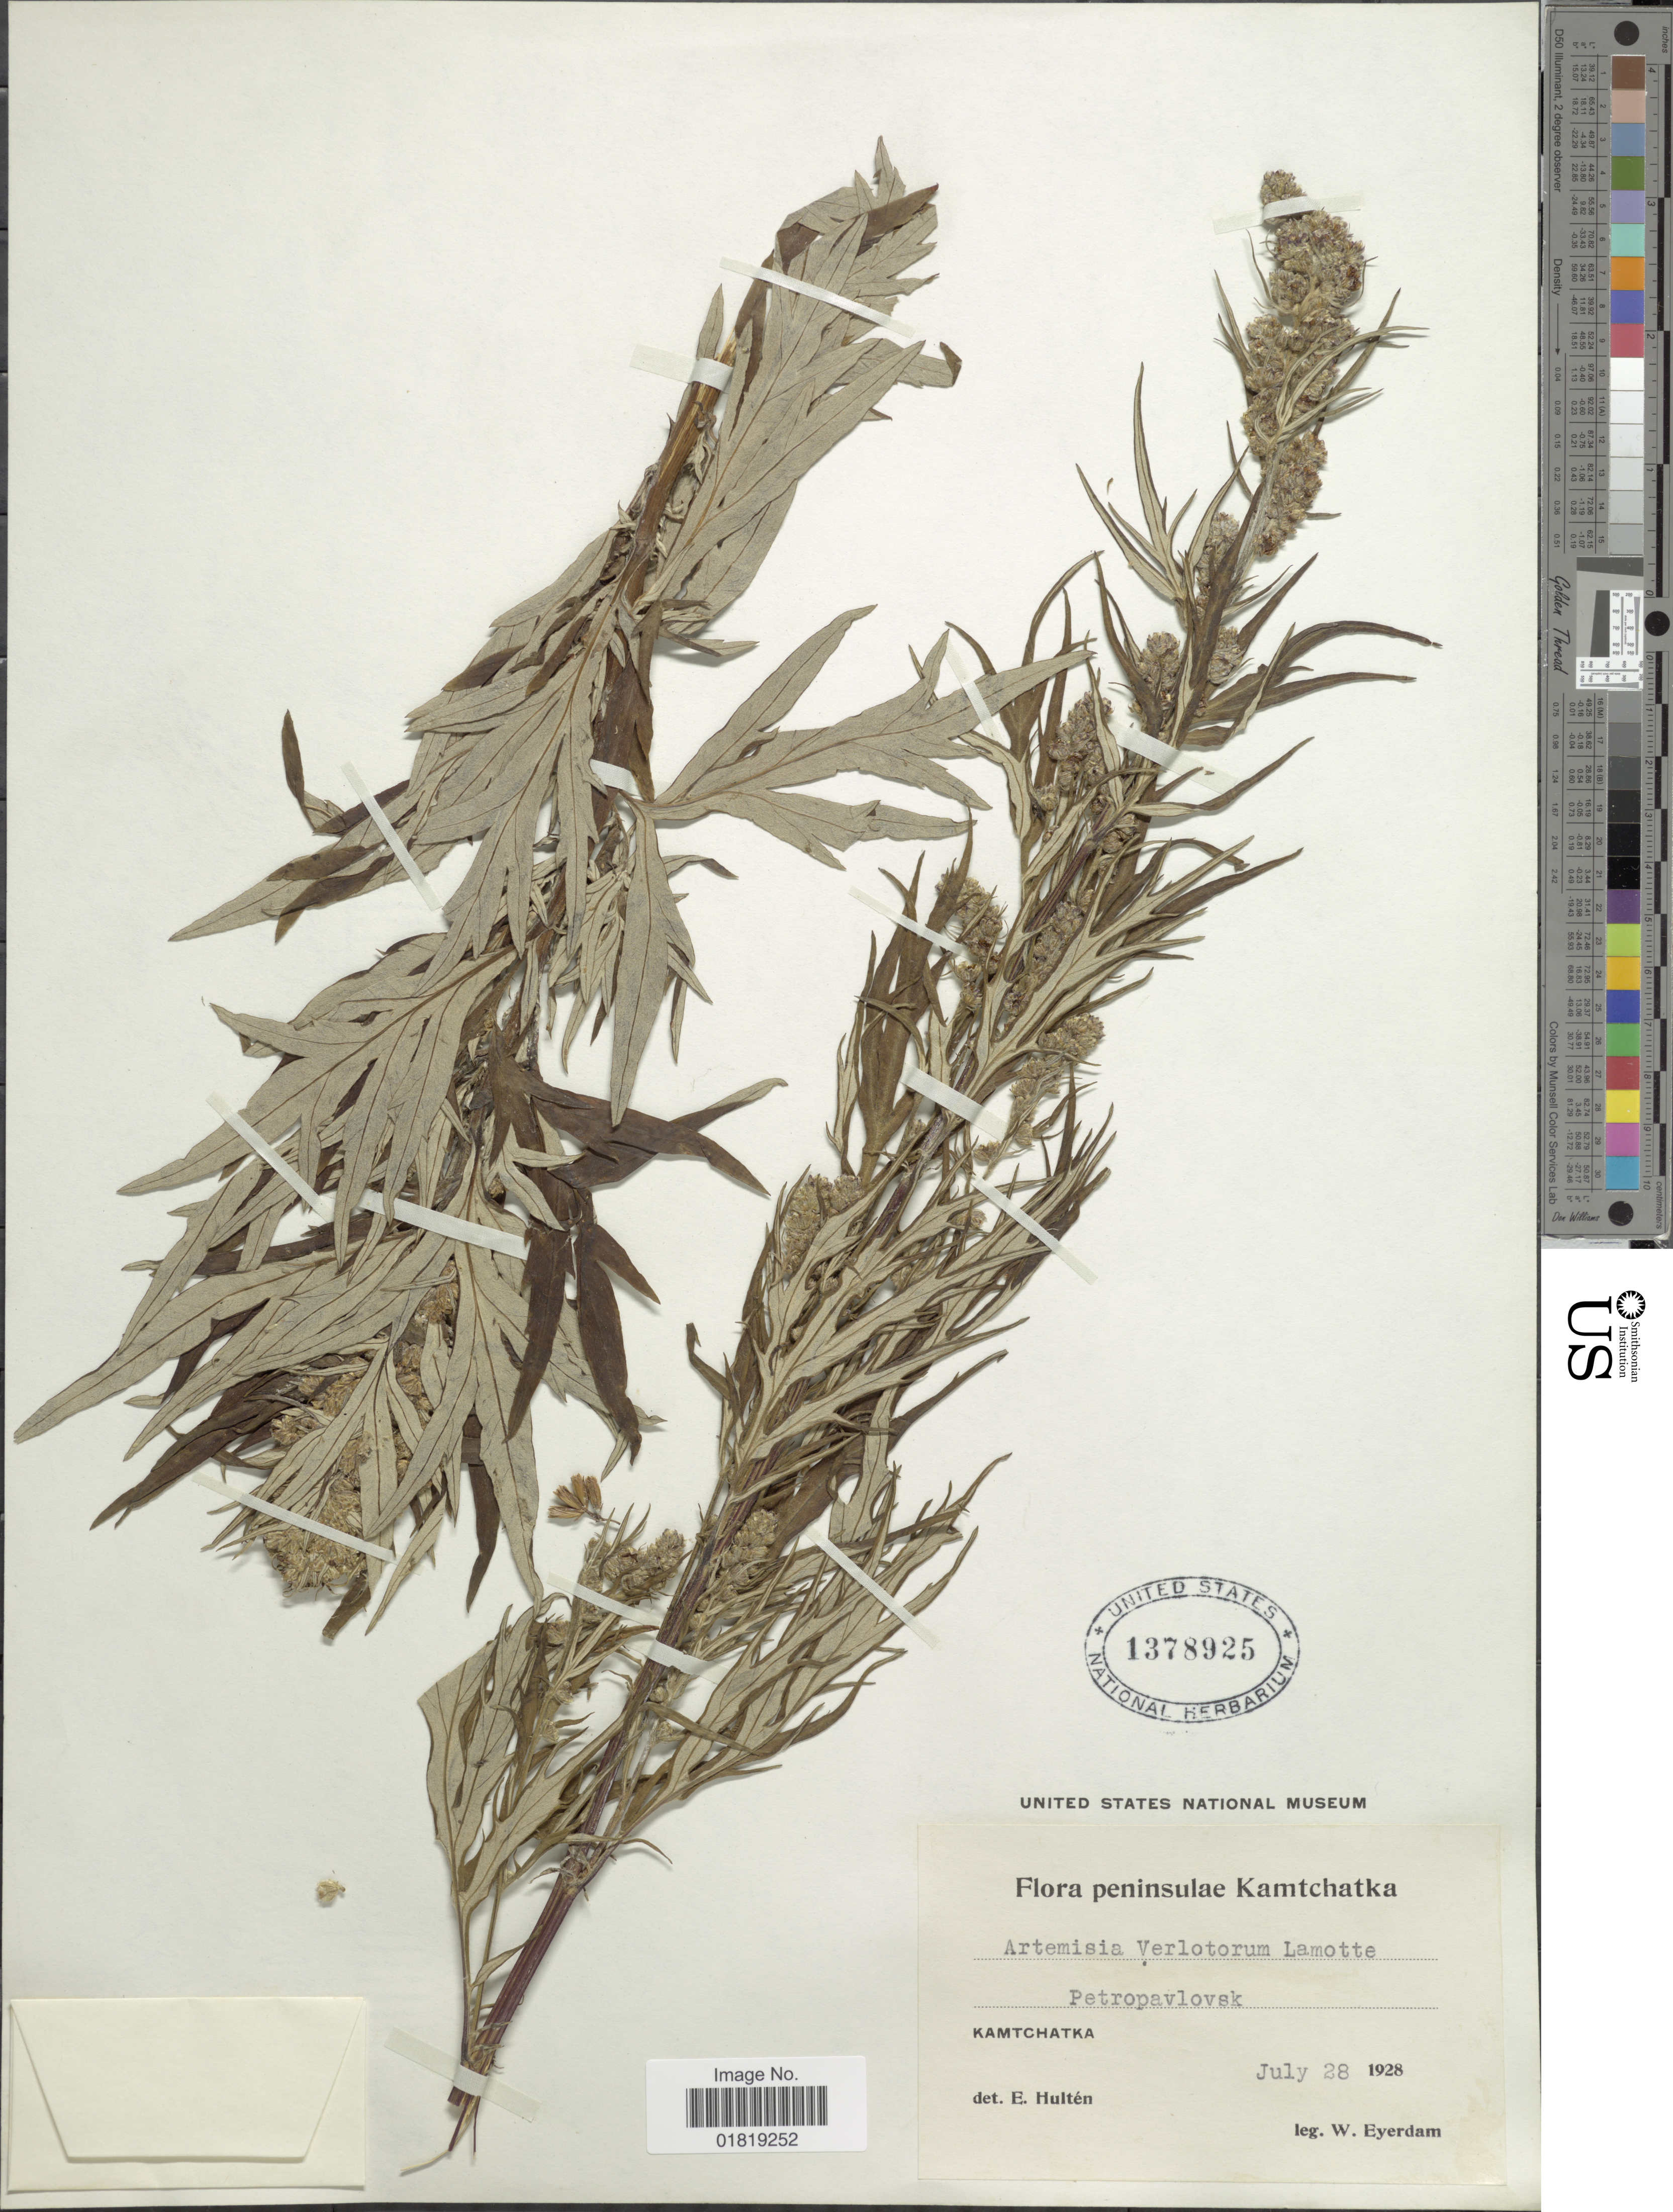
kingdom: Plantae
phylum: Tracheophyta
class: Magnoliopsida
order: Asterales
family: Asteraceae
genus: Artemisia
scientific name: Artemisia verlotorum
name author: Lamotte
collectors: W. J. Eyerdam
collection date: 1928-07-28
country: Russian Federation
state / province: Kamchatka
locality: Kamtchatka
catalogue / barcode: US 1378925